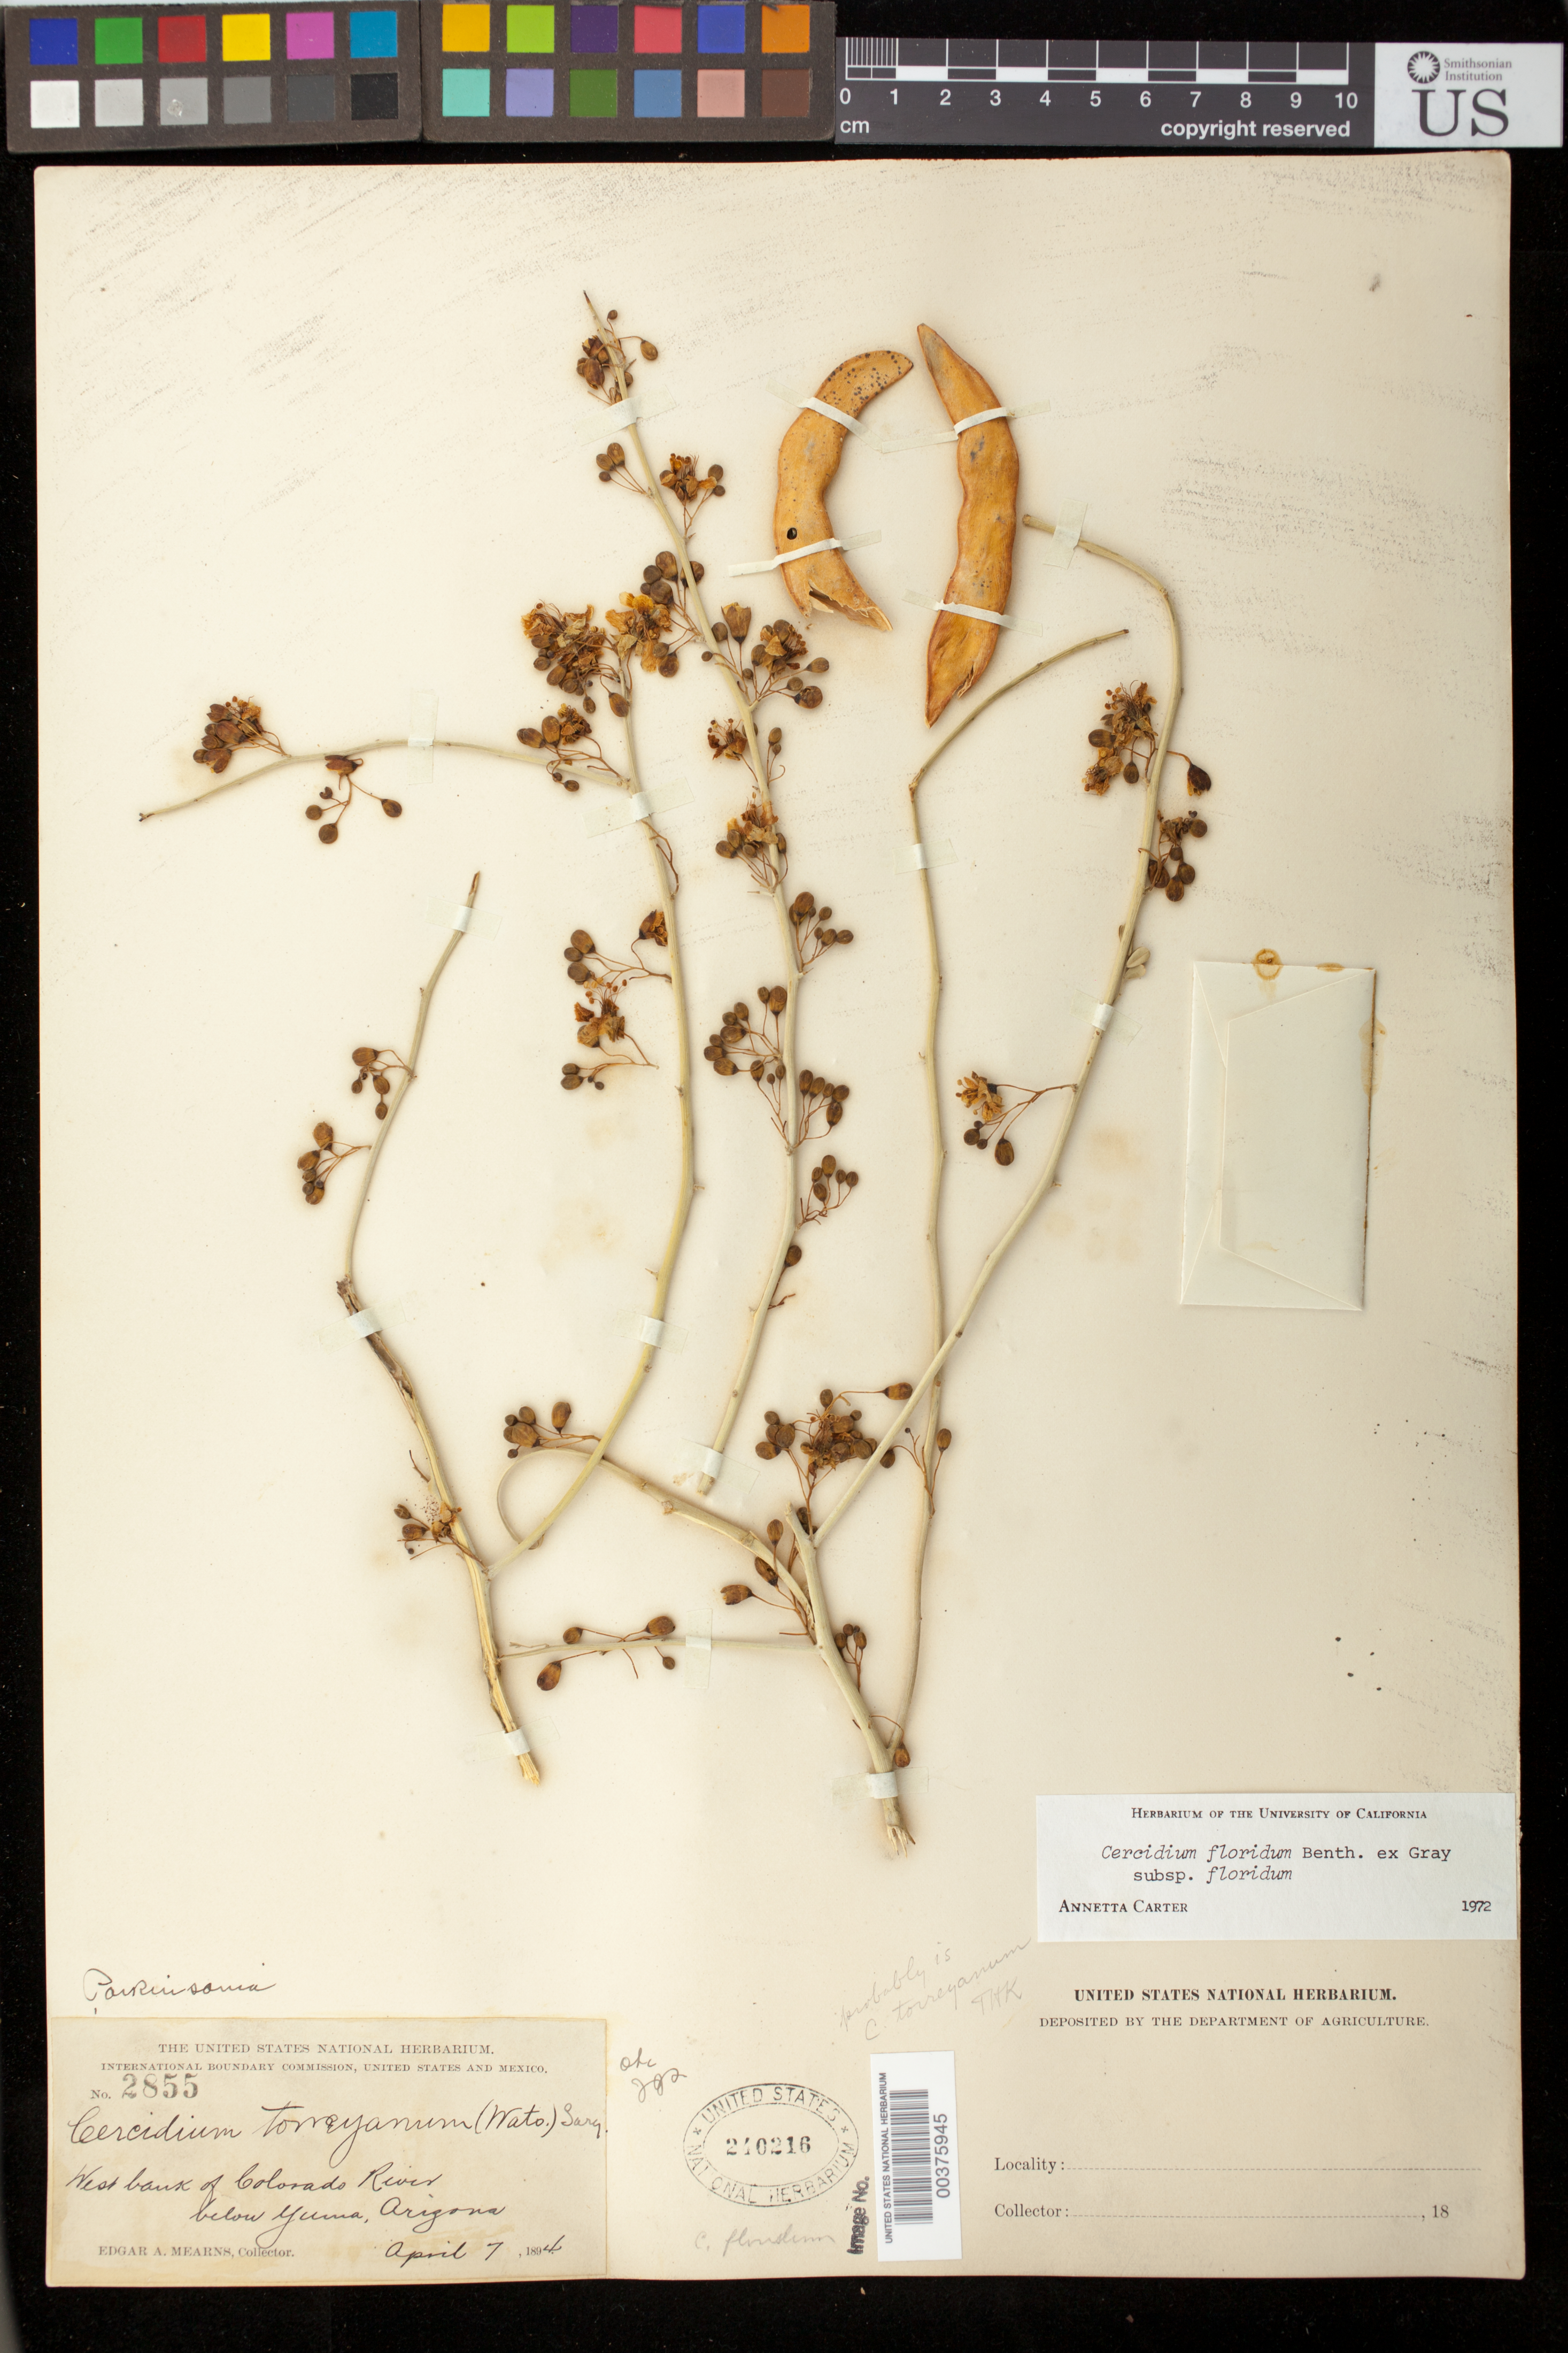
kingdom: Plantae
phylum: Tracheophyta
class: Magnoliopsida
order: Fabales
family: Fabaceae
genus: Parkinsonia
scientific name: Parkinsonia florida subsp. florida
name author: (Benth. ex A. Gray) S. Watson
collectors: E. A. Mearns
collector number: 2855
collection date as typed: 07 Apr 1894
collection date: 1894-04-07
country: United States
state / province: Arizona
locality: West bank of Colorado River below Yuma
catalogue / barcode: US 240216